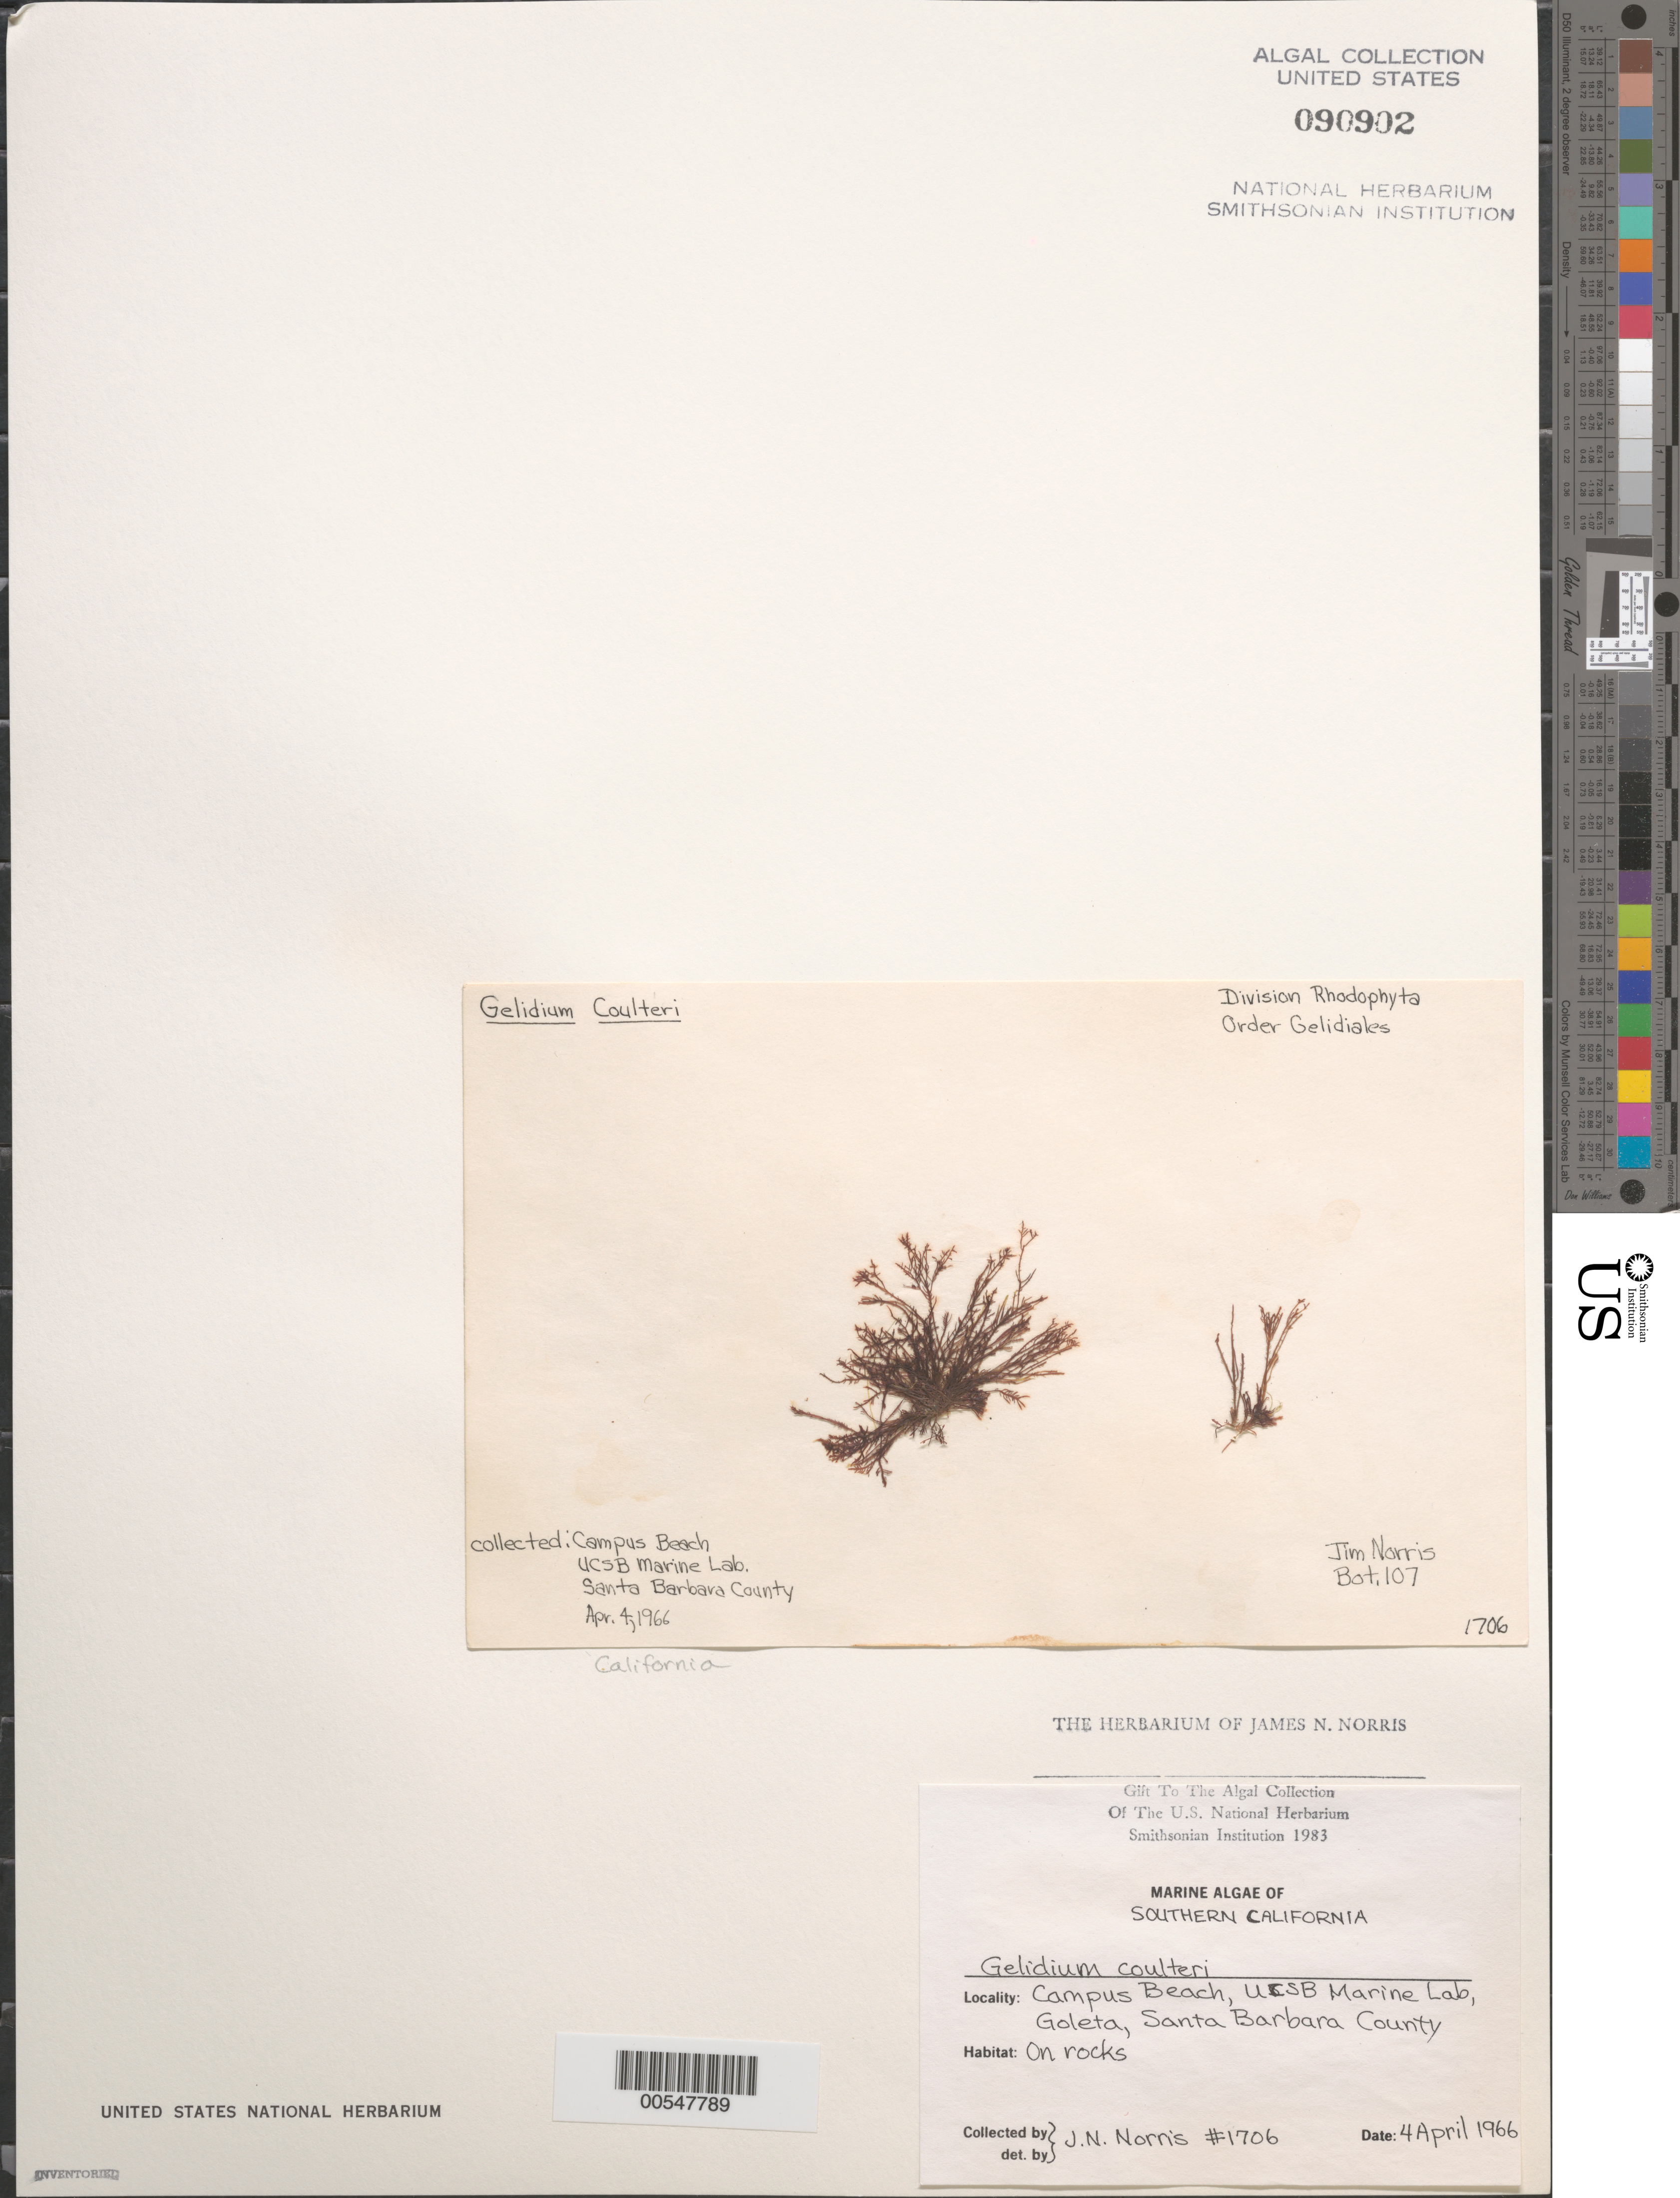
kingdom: Plantae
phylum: Rhodophyta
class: Florideophyceae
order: Gelidiales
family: Gelidiaceae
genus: Gelidium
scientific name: Gelidium coulteri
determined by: Norris, James N.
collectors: J. N. Norris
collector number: JN-1706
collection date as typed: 04 Apr 1966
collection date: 1966-04-04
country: United States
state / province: California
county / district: Santa Barbara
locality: Campus Beach, University of California Santa Barbara marine laboratory, Goleta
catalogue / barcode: US 90902